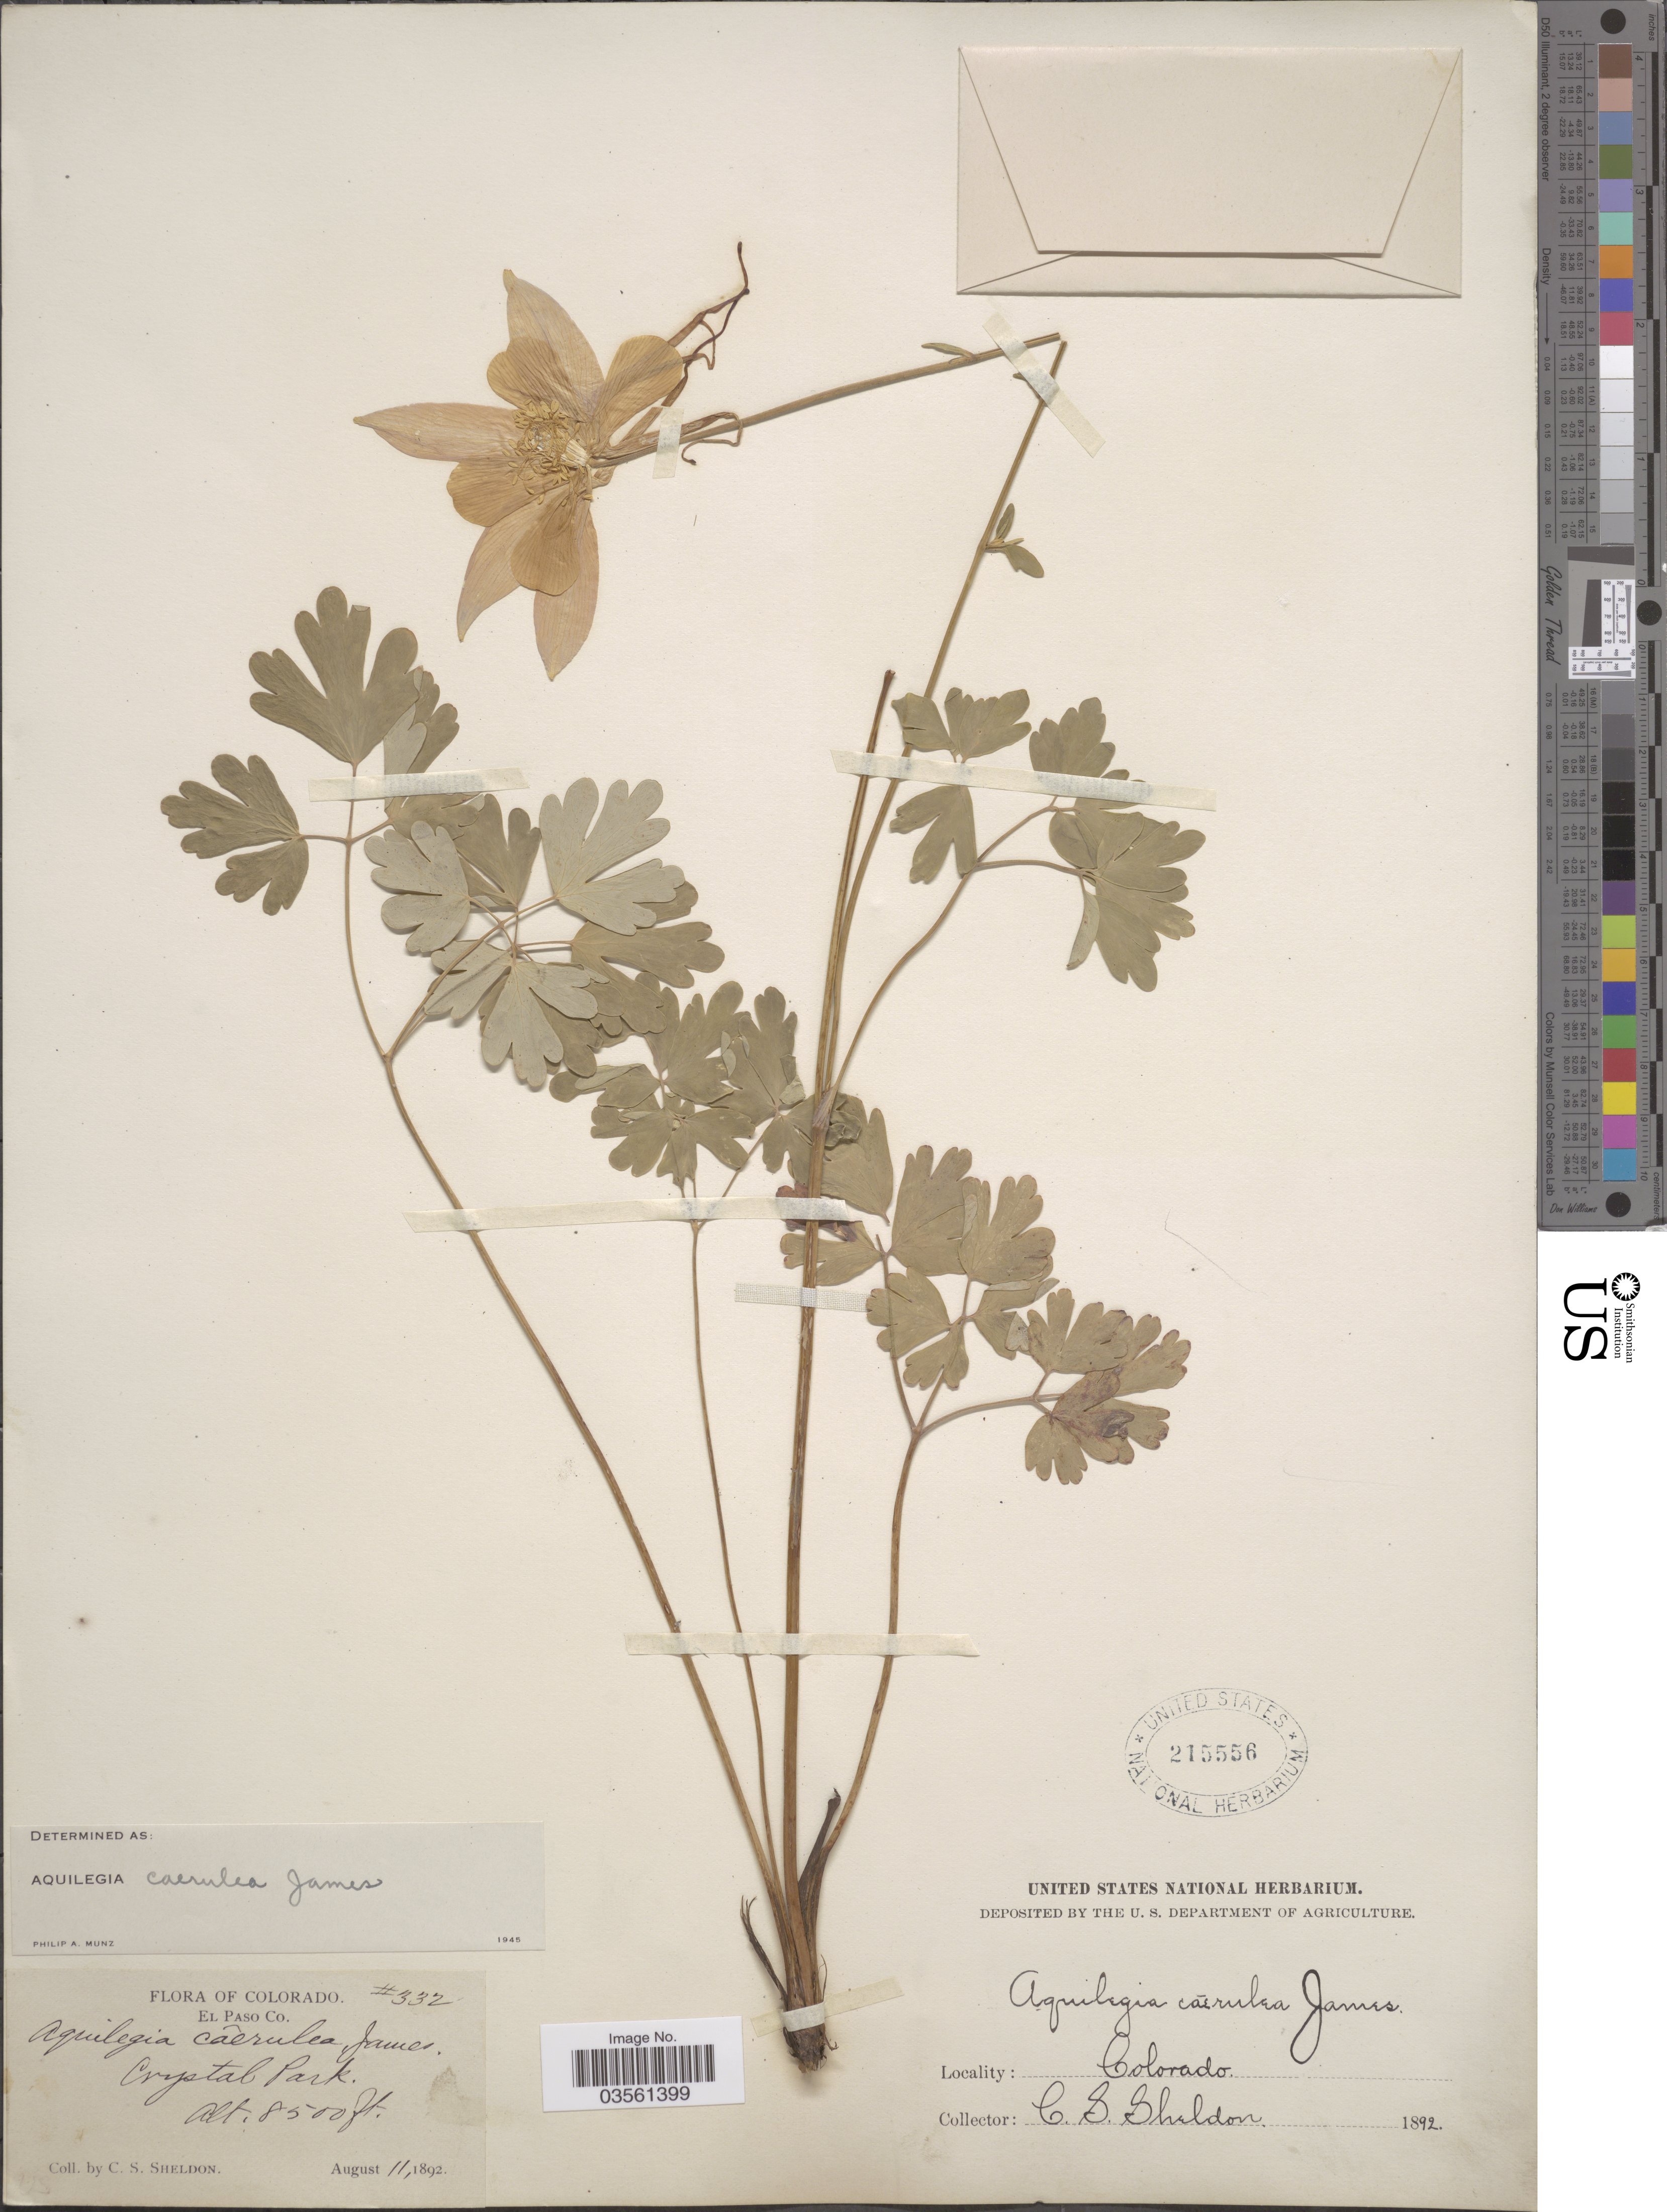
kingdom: Plantae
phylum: Tracheophyta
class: Magnoliopsida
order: Ranunculales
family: Ranunculaceae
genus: Aquilegia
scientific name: Aquilegia coerulea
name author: E. James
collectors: C. S. Sheldon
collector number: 332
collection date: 1892-08-11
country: United States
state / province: Colorado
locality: El Paso Co. Crystal Park.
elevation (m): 2591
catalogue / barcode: US 215556